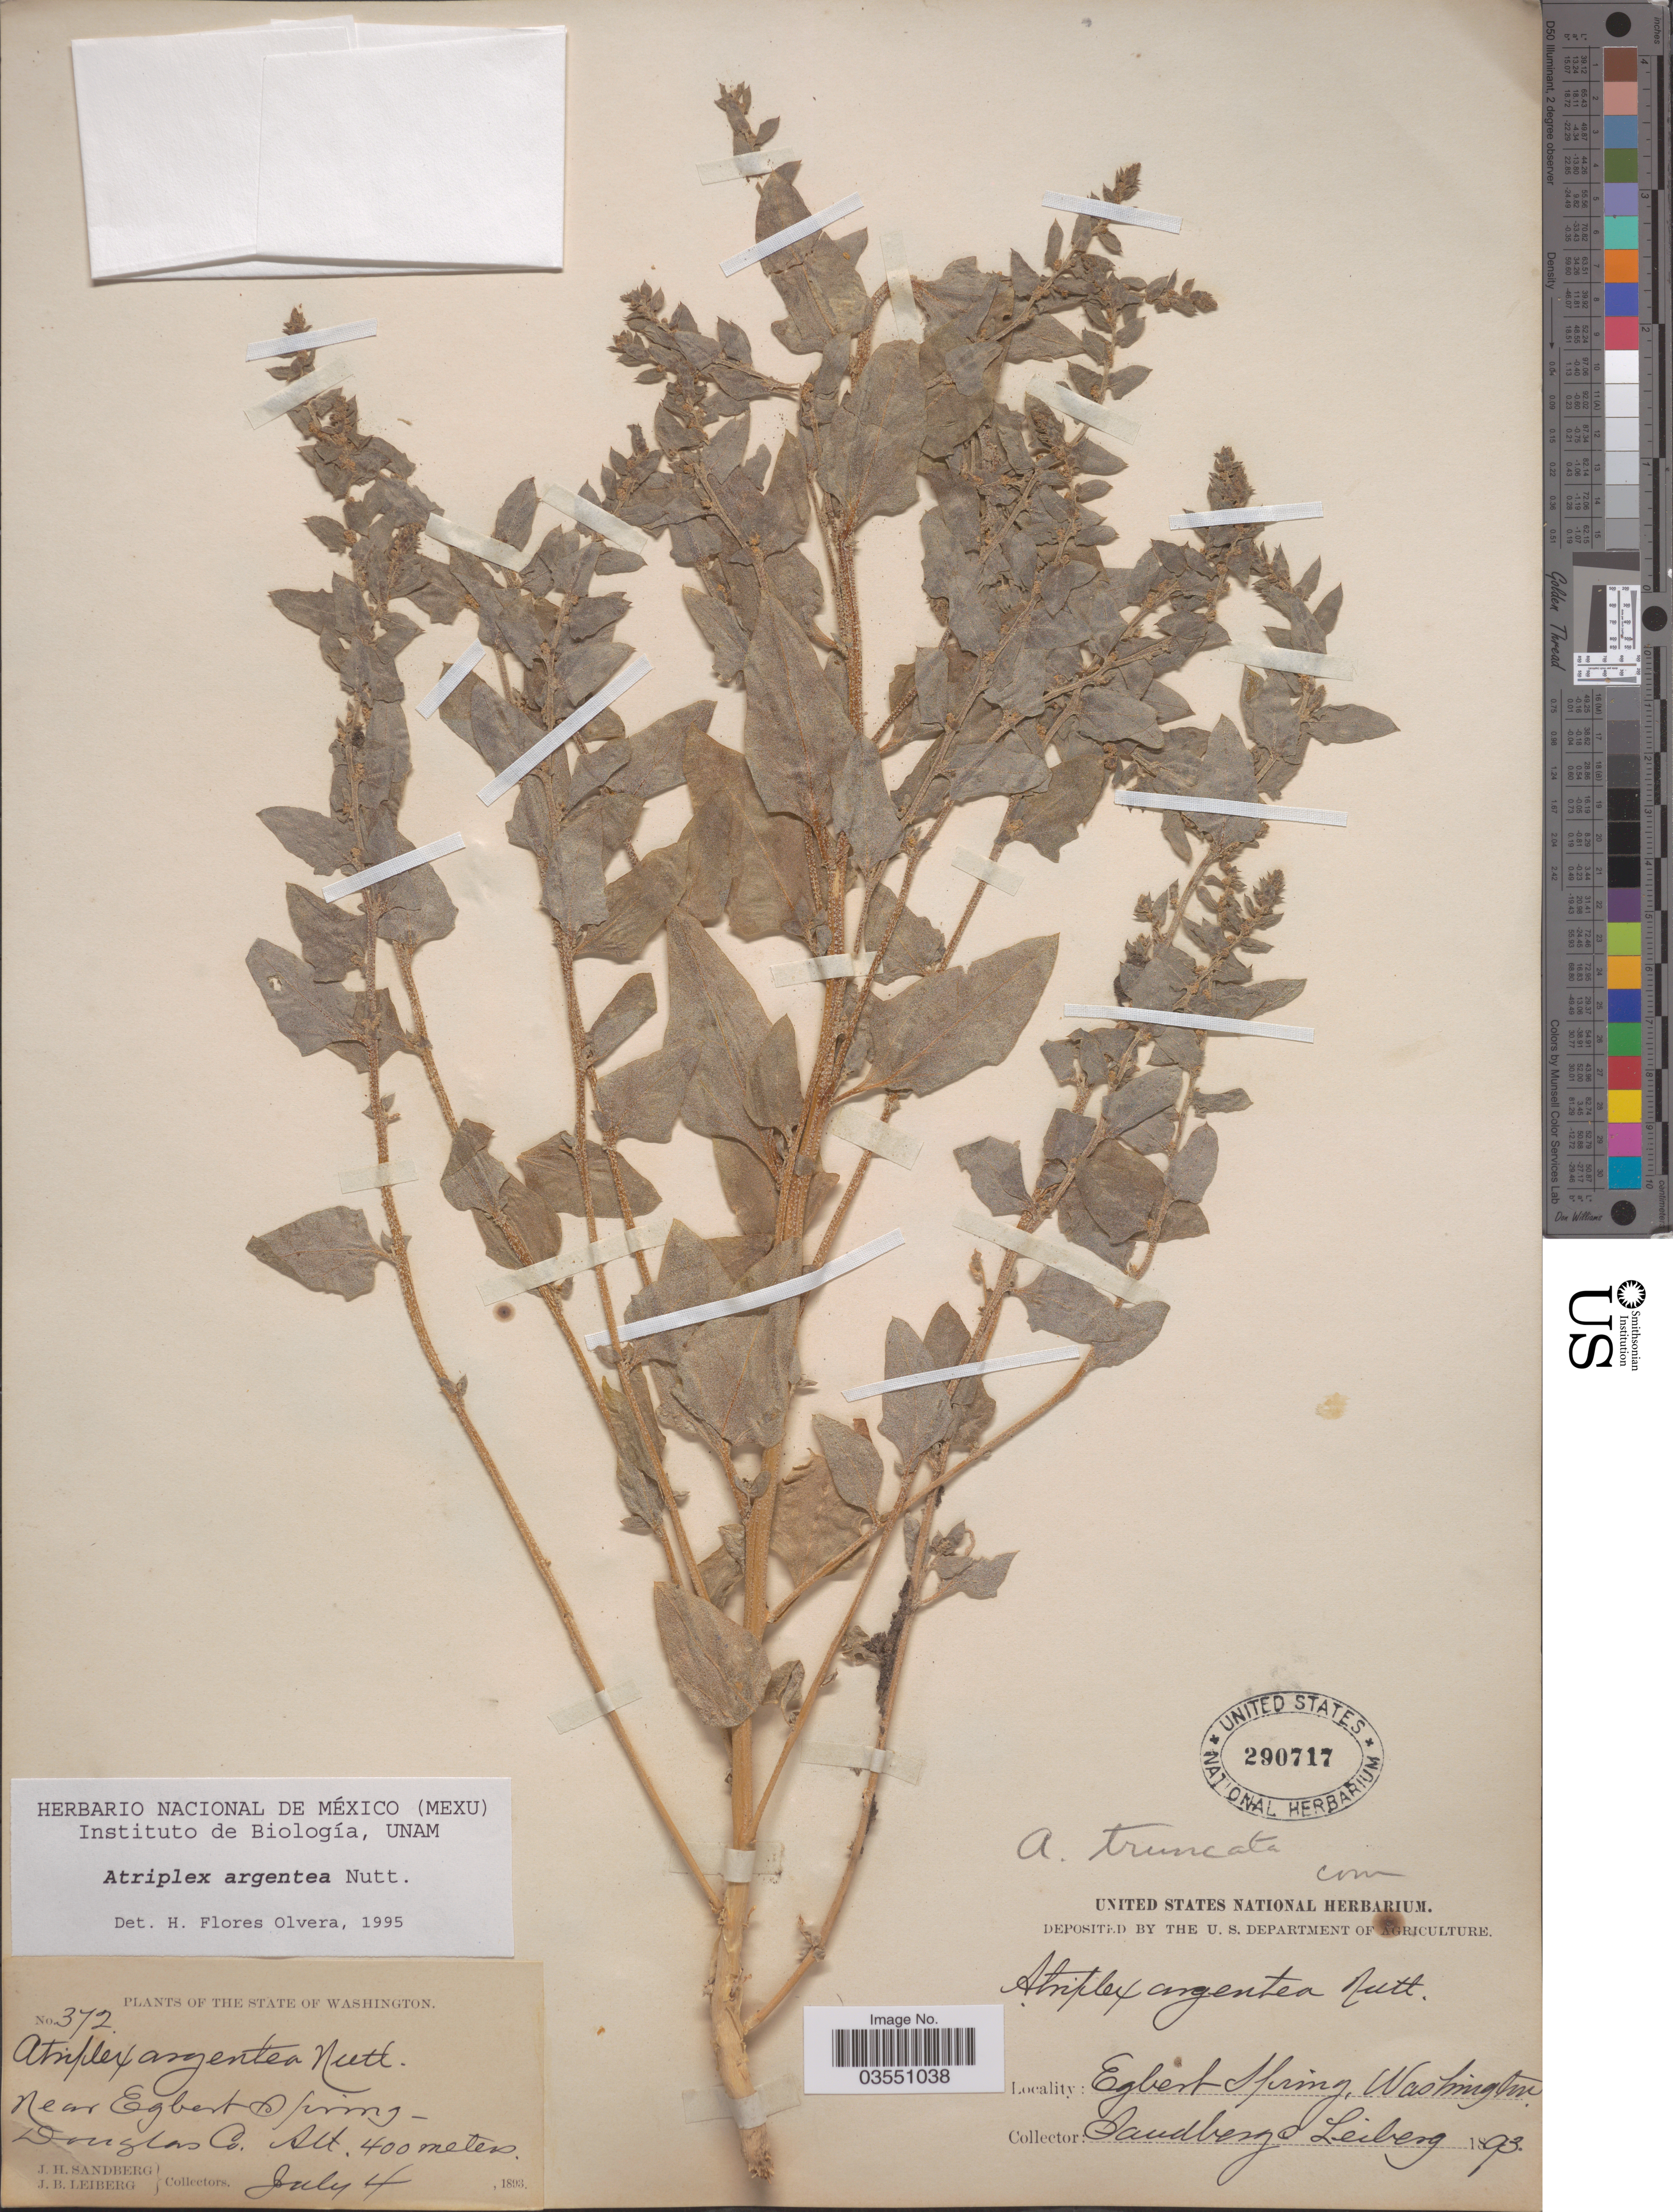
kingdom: Plantae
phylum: Tracheophyta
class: Magnoliopsida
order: Caryophyllales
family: Amaranthaceae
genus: Atriplex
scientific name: Atriplex argentea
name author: Nutt.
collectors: J. H. Sandberg & J. B. Leiberg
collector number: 372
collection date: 1893-07-04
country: United States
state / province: Washington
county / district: Douglas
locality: Near Egbert Spring. Douglas Co. Egbert Spring.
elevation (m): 400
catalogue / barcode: US 290717